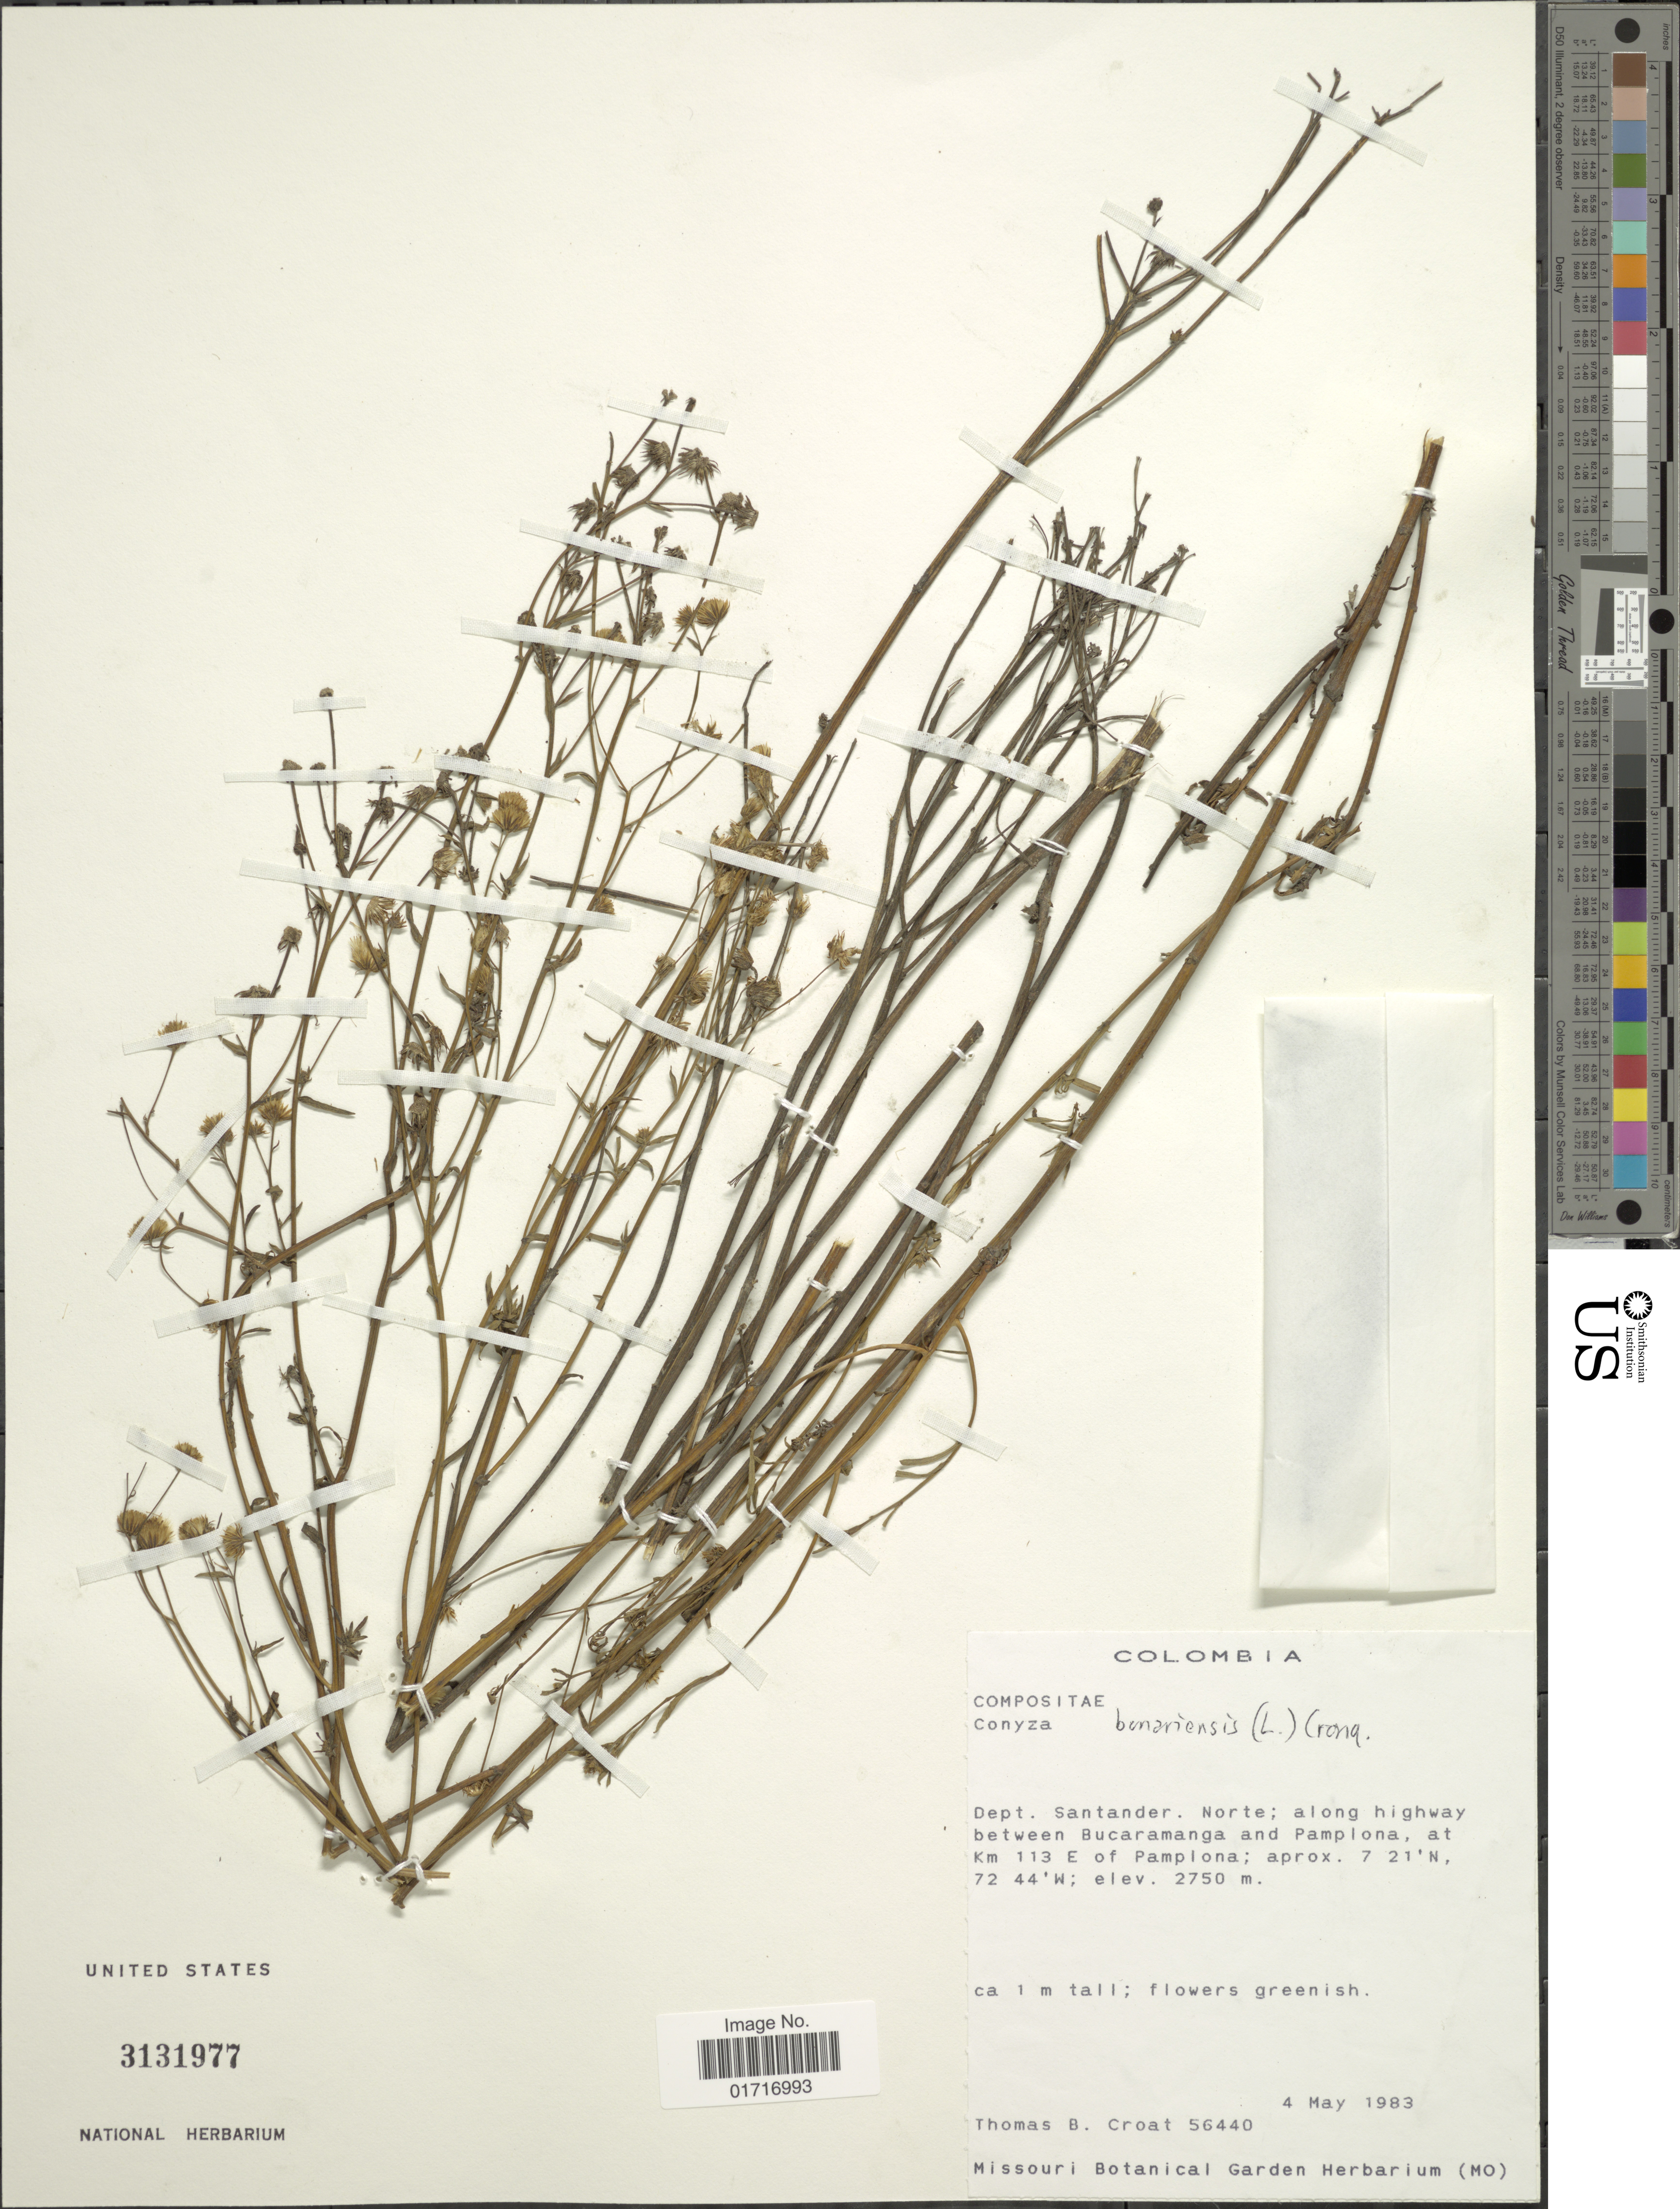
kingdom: Plantae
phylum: Tracheophyta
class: Magnoliopsida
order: Asterales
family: Asteraceae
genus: Conyza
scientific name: Conyza bonariensis var. leiotheca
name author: (S.F. Blake) Cuatrec.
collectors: T. B. Croat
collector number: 56440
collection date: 1983-05-04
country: Colombia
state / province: Santander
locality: Dept. Santander. Norte; along highway between Bucaramanga and Pamplona, at km 113 E of Pamplona.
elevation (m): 2750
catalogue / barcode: US 3131977